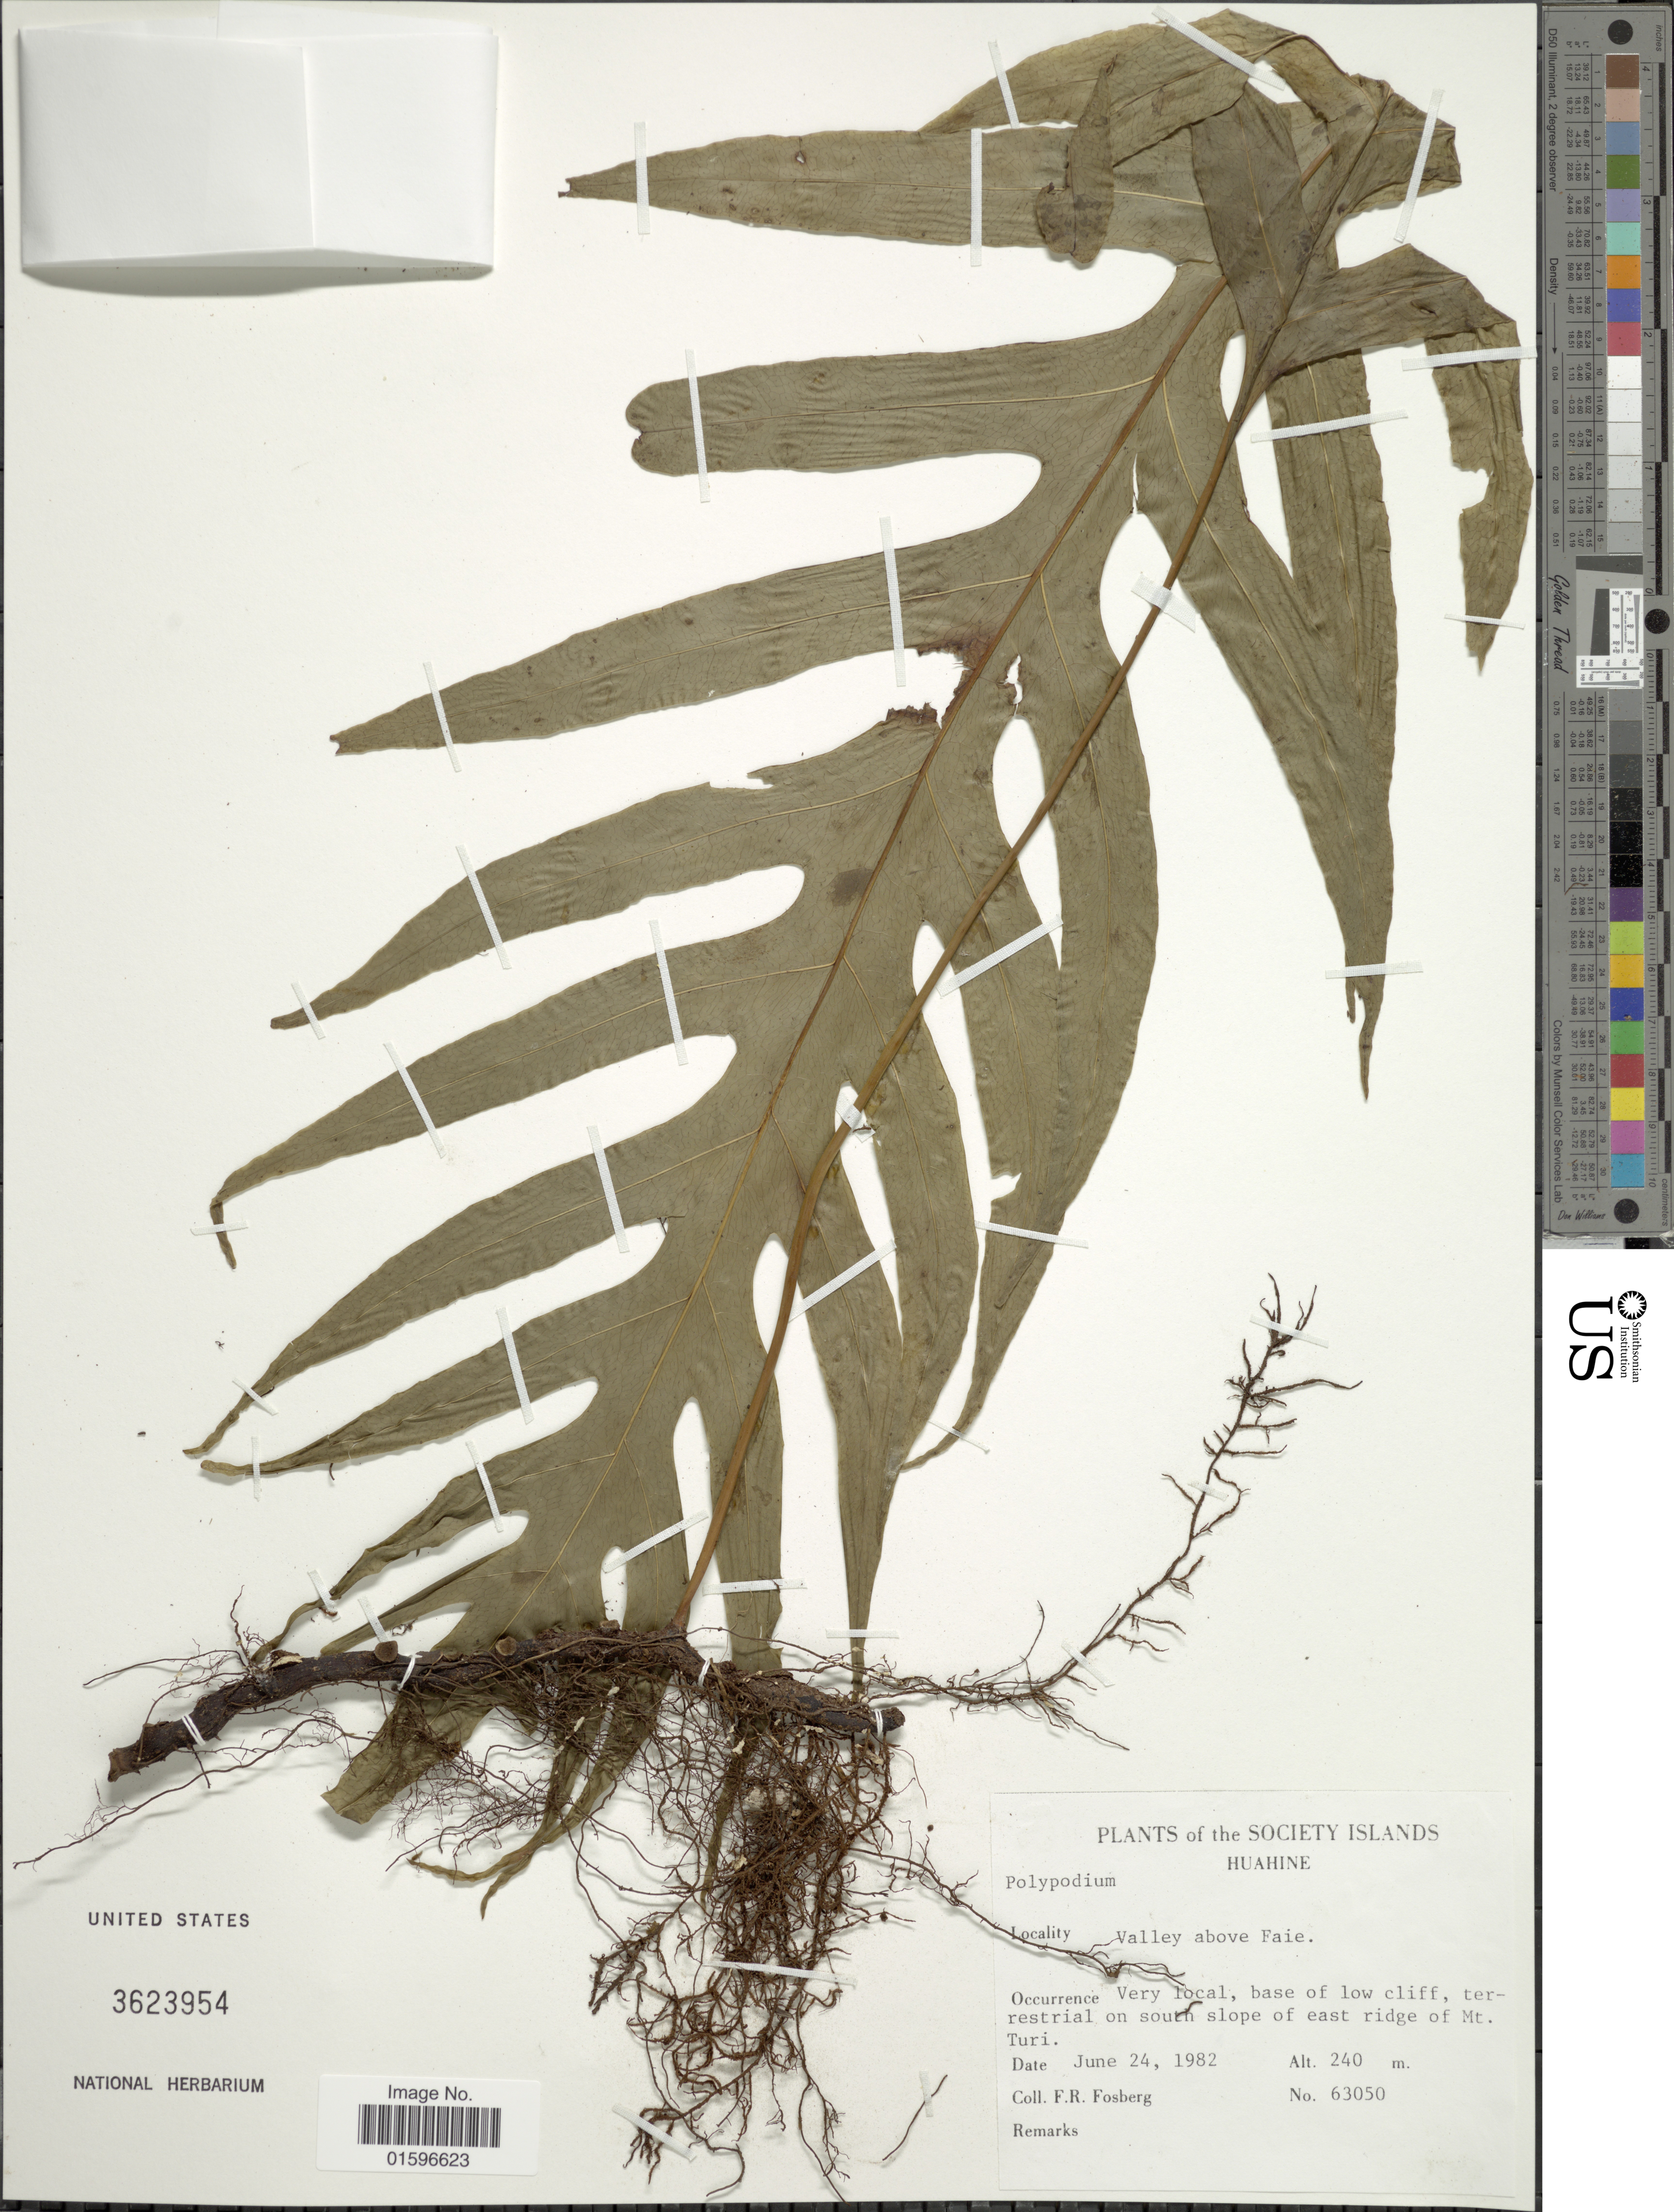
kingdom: Plantae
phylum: Tracheophyta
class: Polypodiopsida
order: Polypodiales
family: Polypodiaceae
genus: Microsorum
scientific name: Microsorum commutatum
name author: (Blume) Copel.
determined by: Florence, J.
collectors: F. R. Fosberg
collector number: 63050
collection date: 1982-06-24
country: French Polynesia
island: Huahine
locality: Society Islands, Huahine, valley above Faie, terrestrial on south slope of east ridge of Mt. Turi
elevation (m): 240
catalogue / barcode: US 3623954